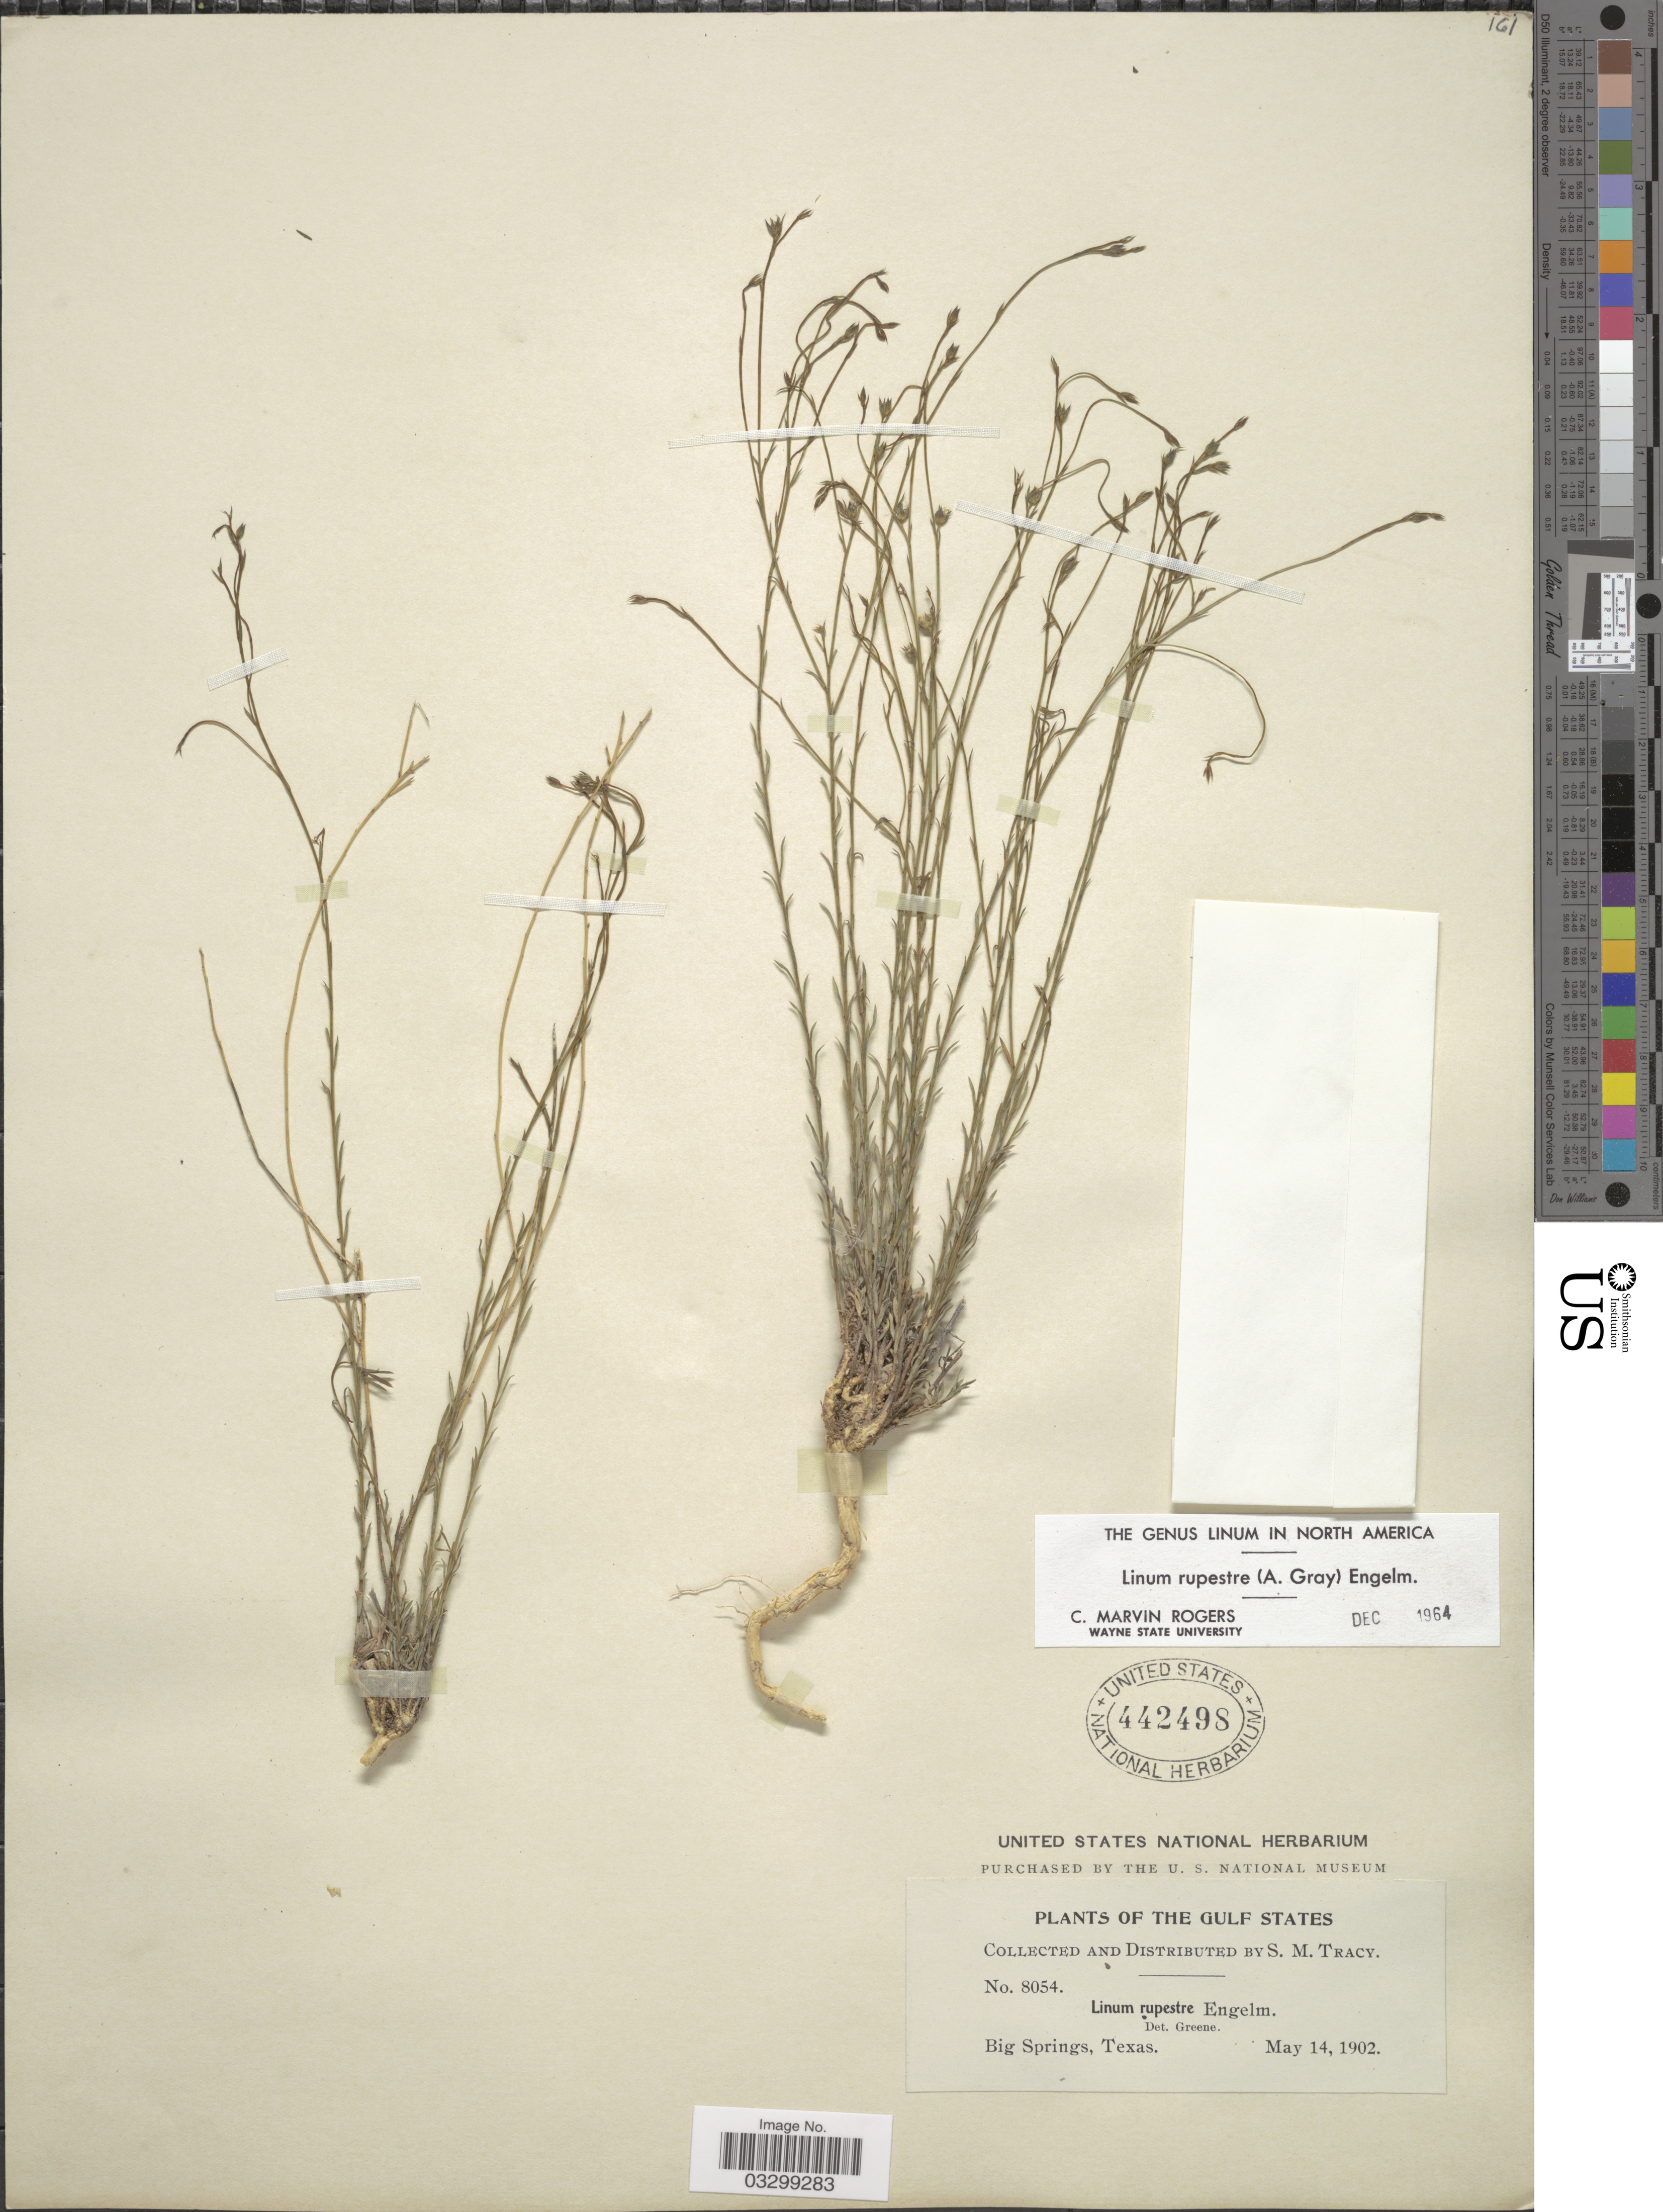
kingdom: Plantae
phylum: Tracheophyta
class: Magnoliopsida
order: Malpighiales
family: Linaceae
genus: Linum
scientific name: Linum rupestre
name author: Engelm.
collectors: S. M. Tracy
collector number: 8054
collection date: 1902-05-14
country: United States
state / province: Texas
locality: The Gulf States. Big Springs.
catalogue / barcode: US 442498